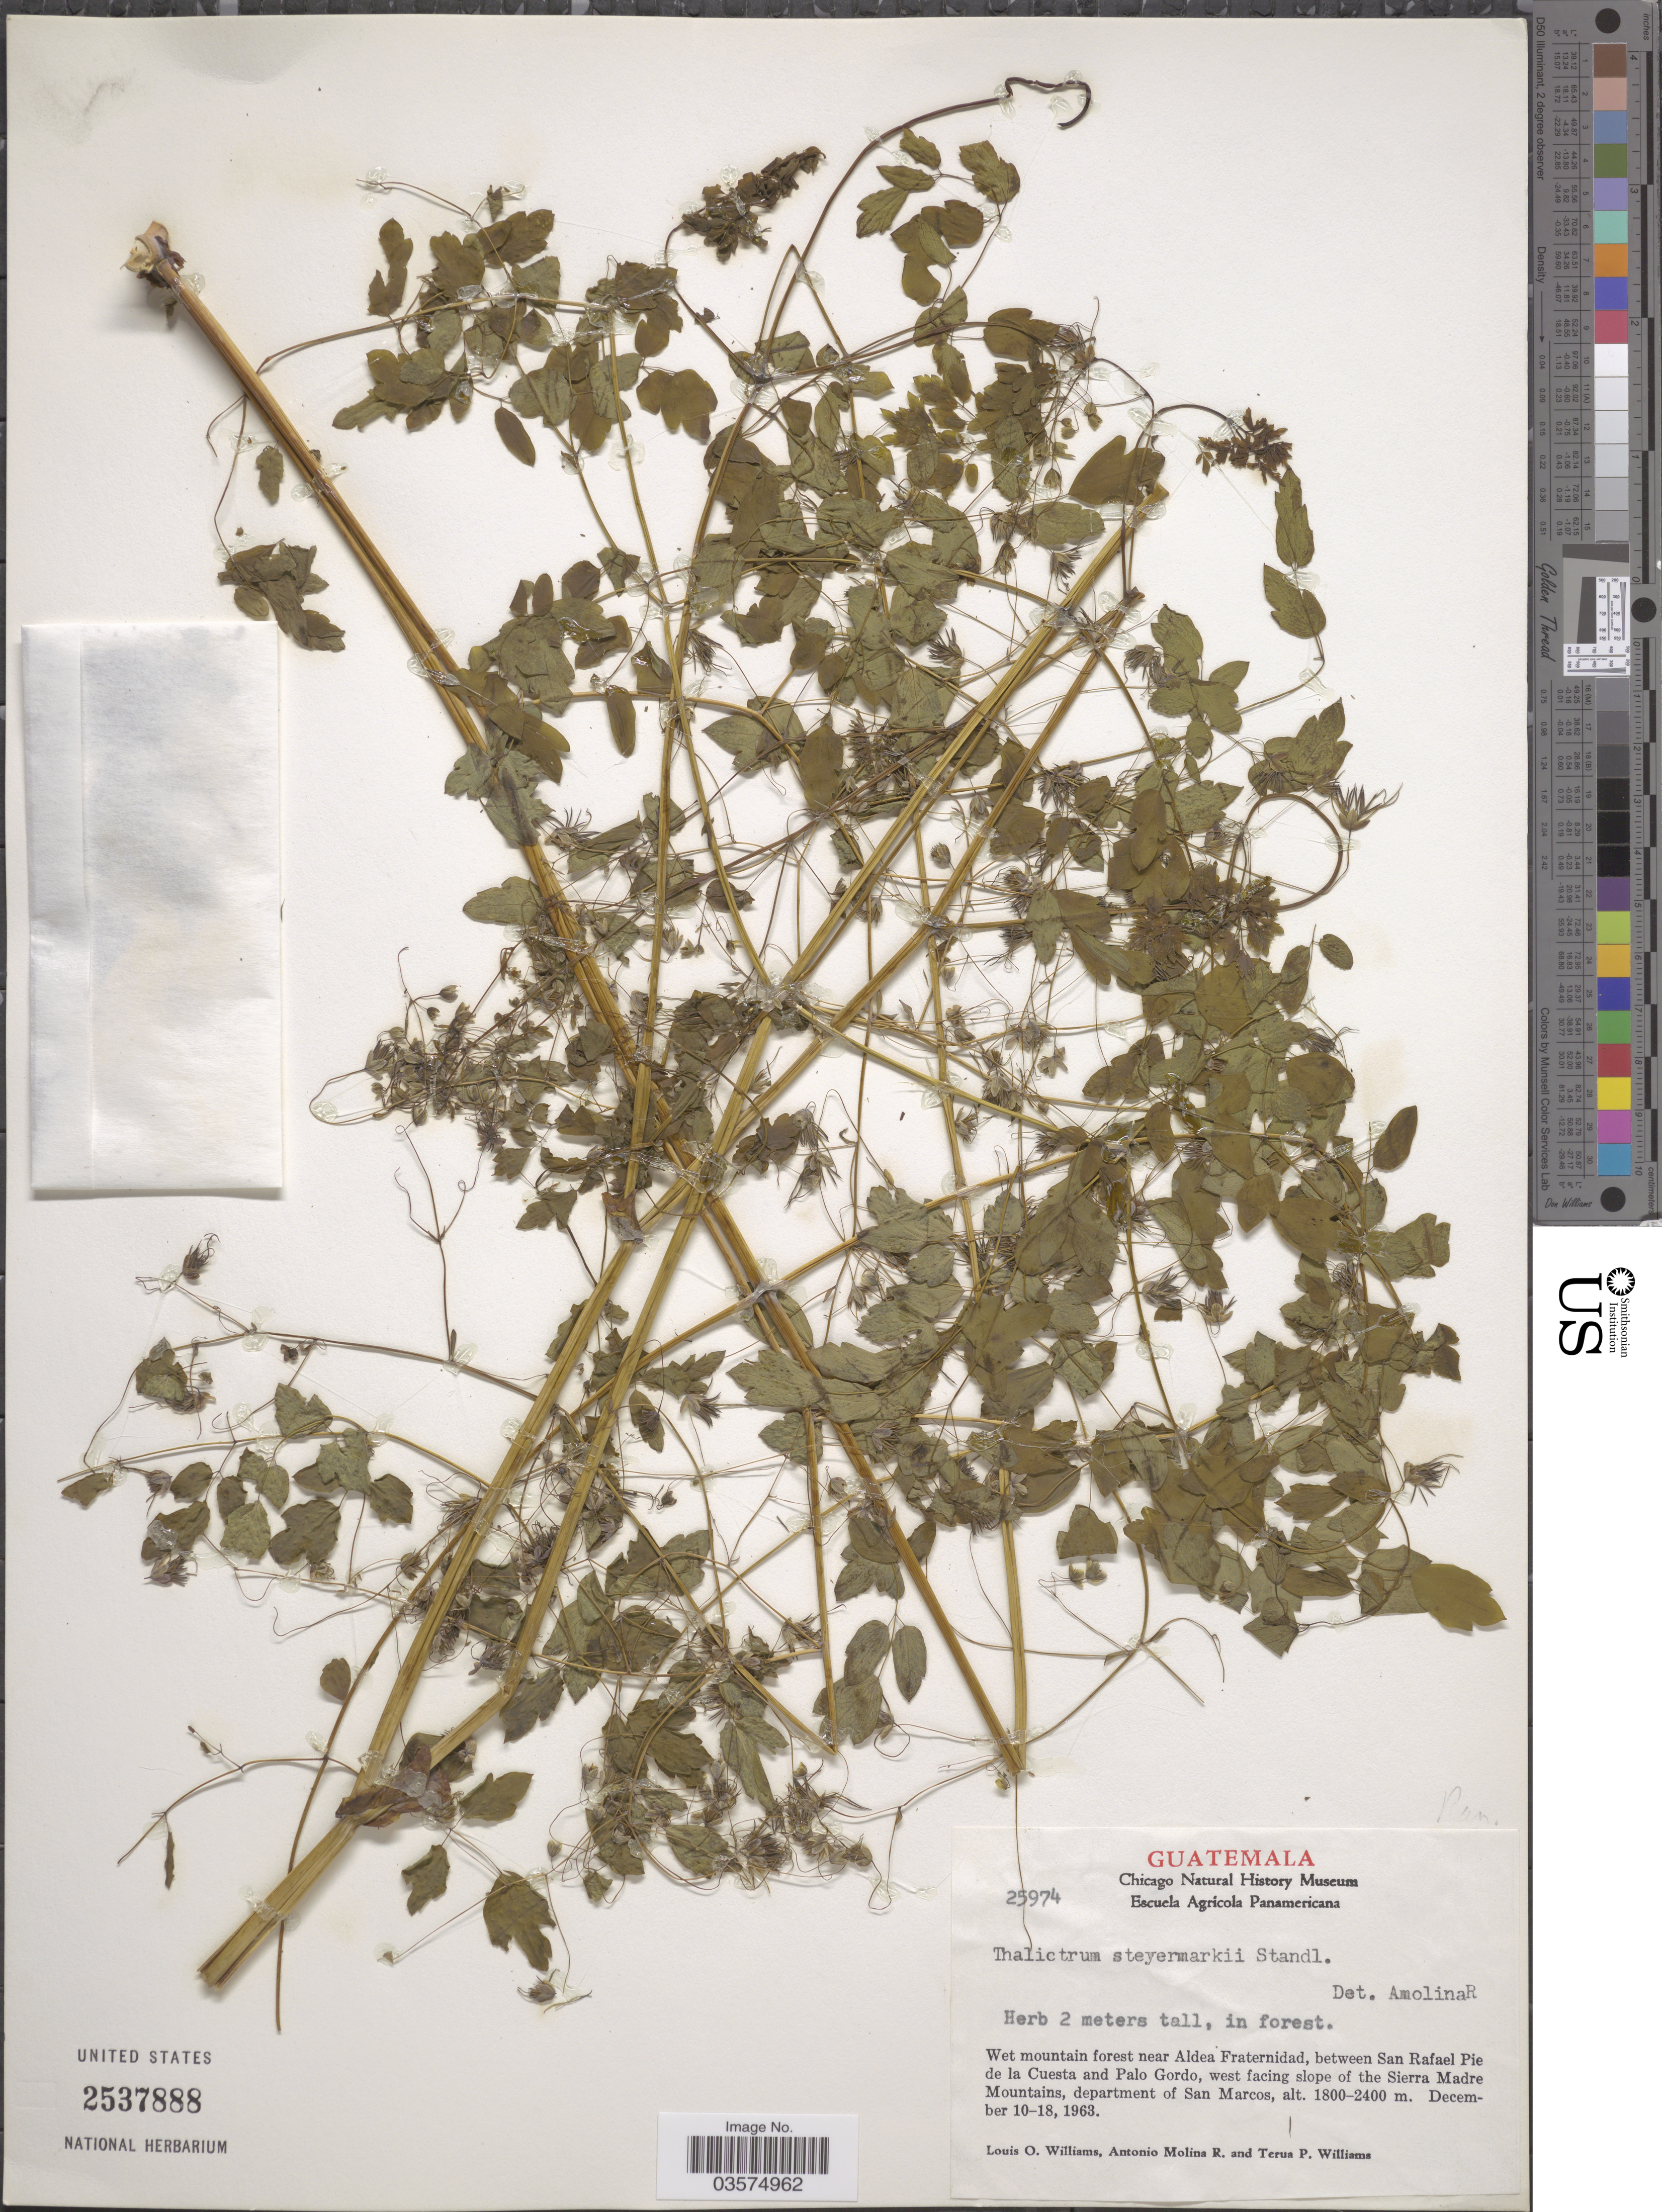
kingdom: Plantae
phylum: Tracheophyta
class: Magnoliopsida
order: Ranunculales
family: Ranunculaceae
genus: Thalictrum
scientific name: Thalictrum steyermarkii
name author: Standl.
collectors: L. O. Williams, A. Molina R. & T. Williams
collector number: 25974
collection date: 1963-12-10/1963-12-18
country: Guatemala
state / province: San Marcos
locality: Wet mountain forest near Aldea Fraternidad, between San Rafael Pie de la Cuesta and Palo Gordo, west facing slope of the Sierra Madre Mountains, department of San Marcos.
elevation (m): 1800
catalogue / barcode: US 2537888